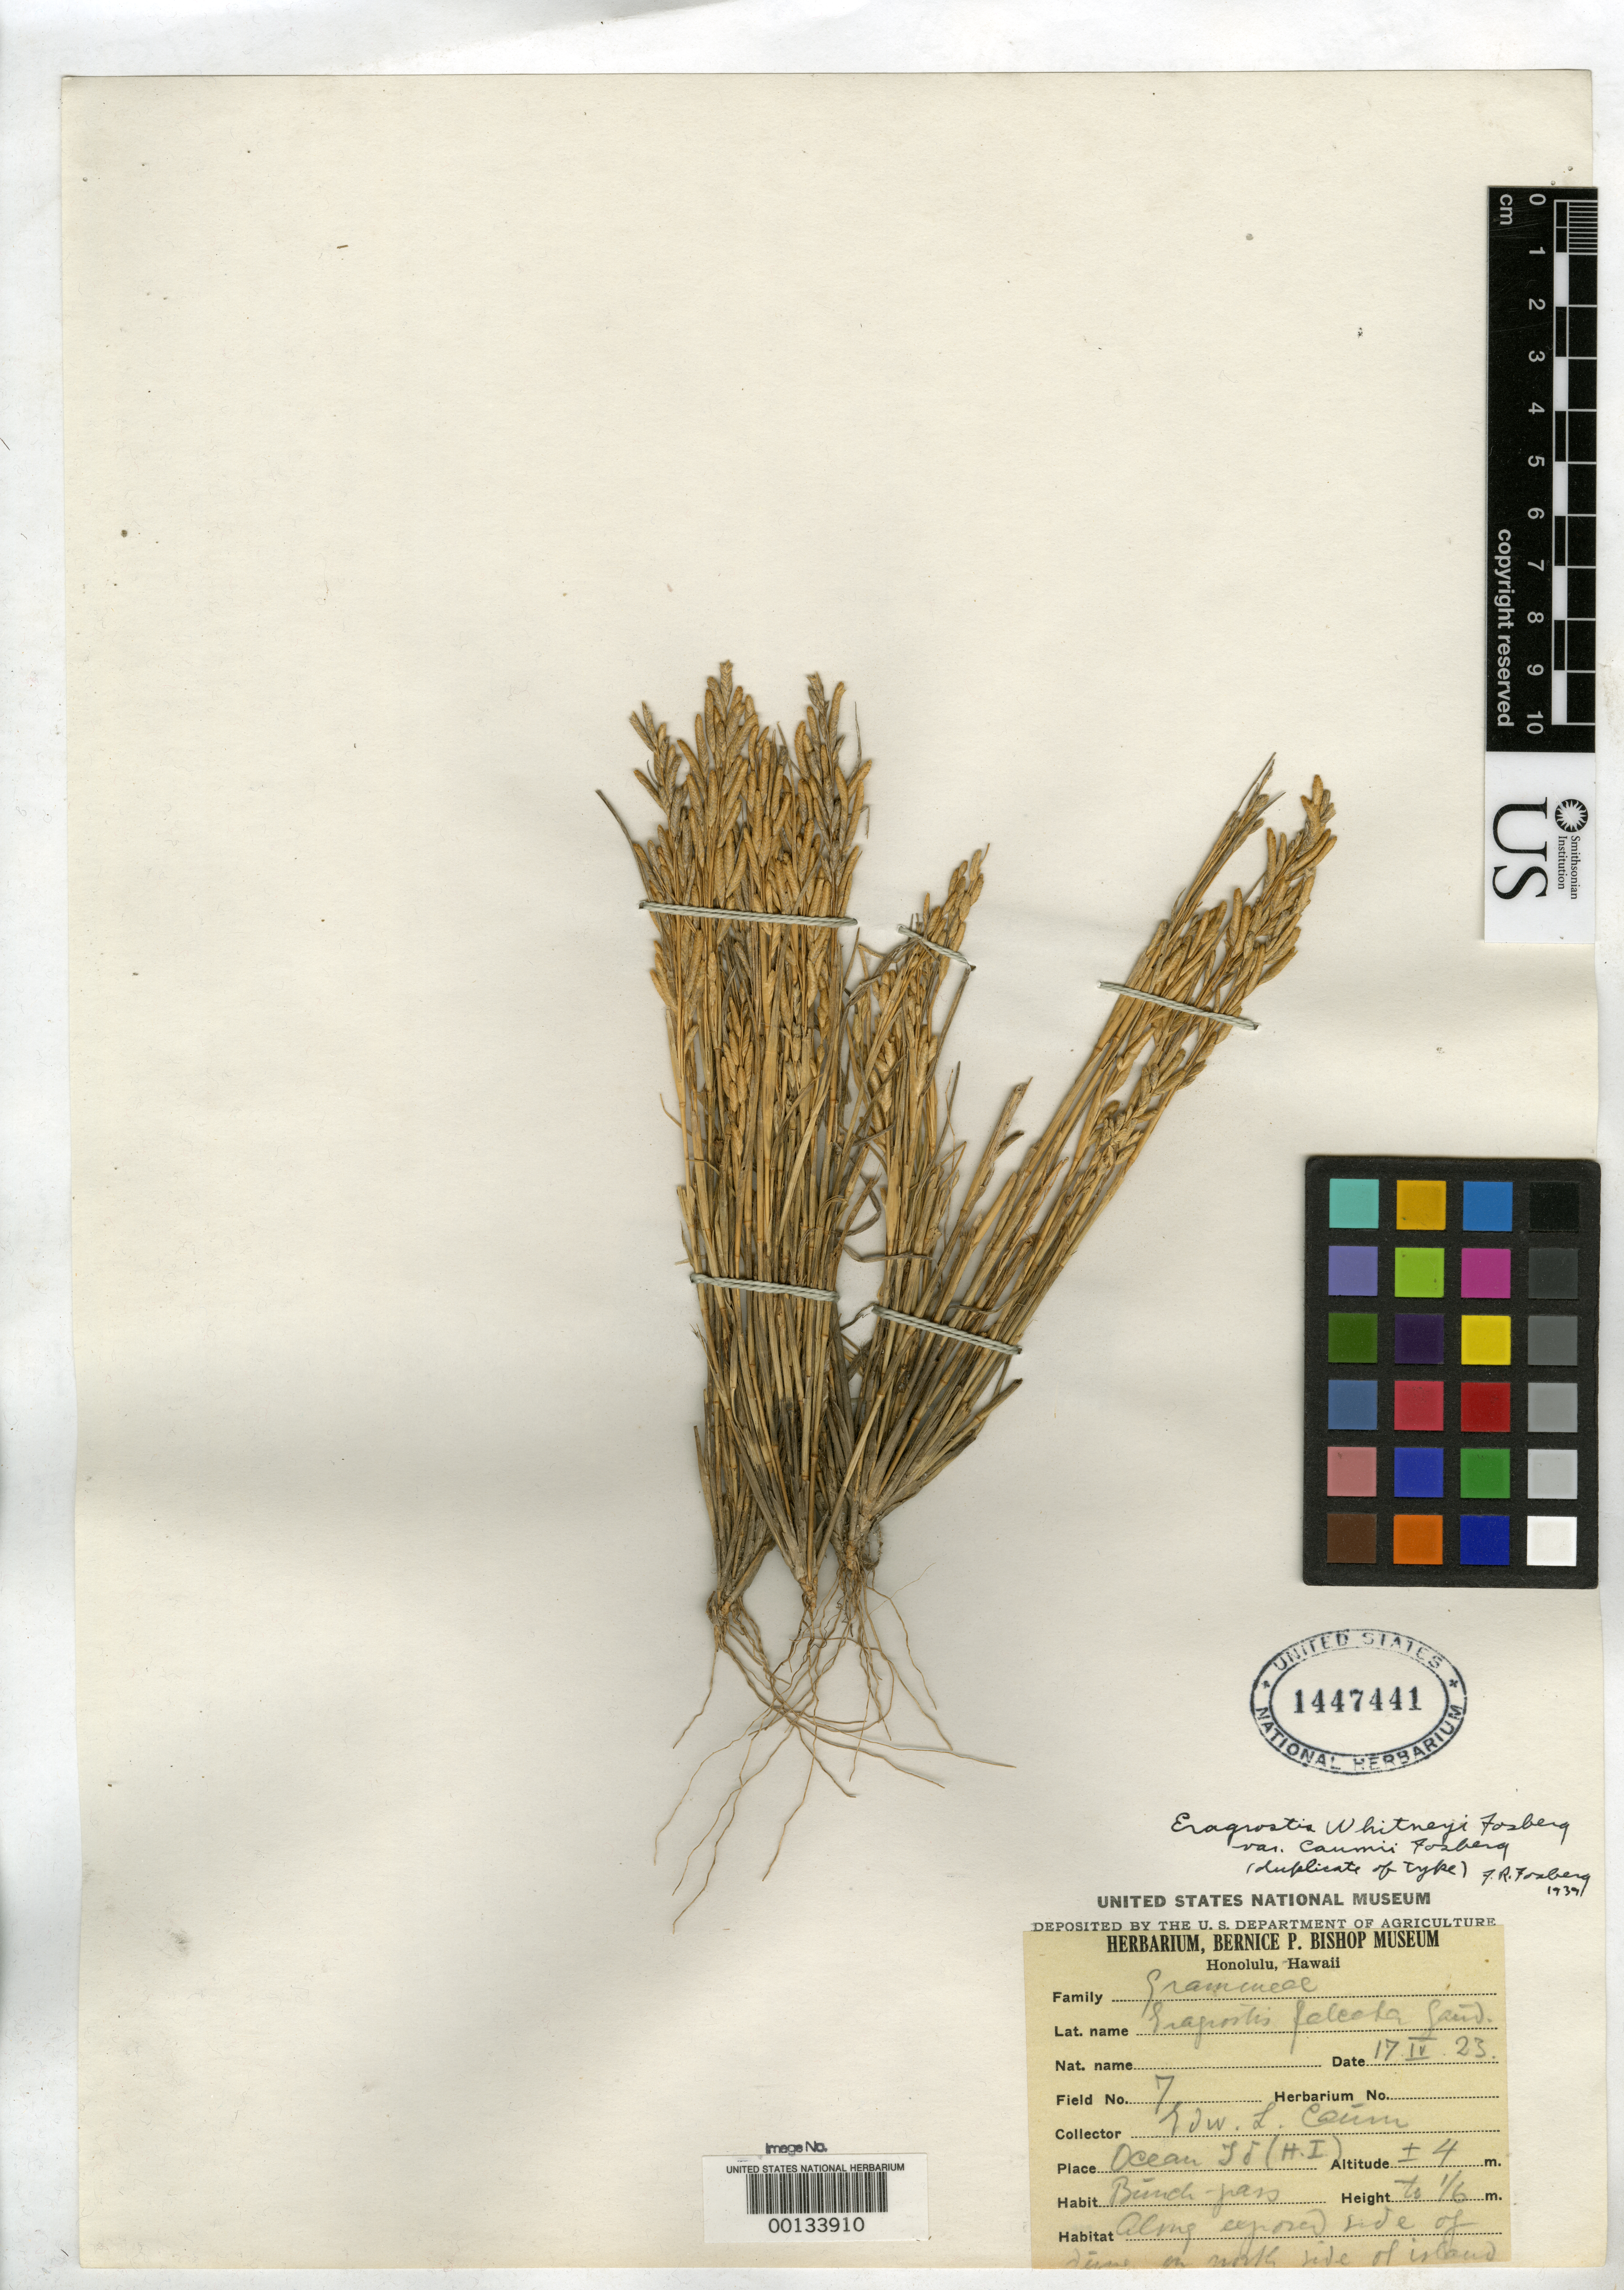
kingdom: Plantae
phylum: Tracheophyta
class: Liliopsida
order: Poales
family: Poaceae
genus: Eragrostis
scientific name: Eragrostis whitneyi var. caumii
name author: Fosberg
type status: Isotype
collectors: E. L. Caum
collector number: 7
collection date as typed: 17 May 1923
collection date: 1923-05-17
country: United States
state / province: Hawaii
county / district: Honolulu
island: Kure Atoll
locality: North side of island.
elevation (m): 4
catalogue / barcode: US 1447441